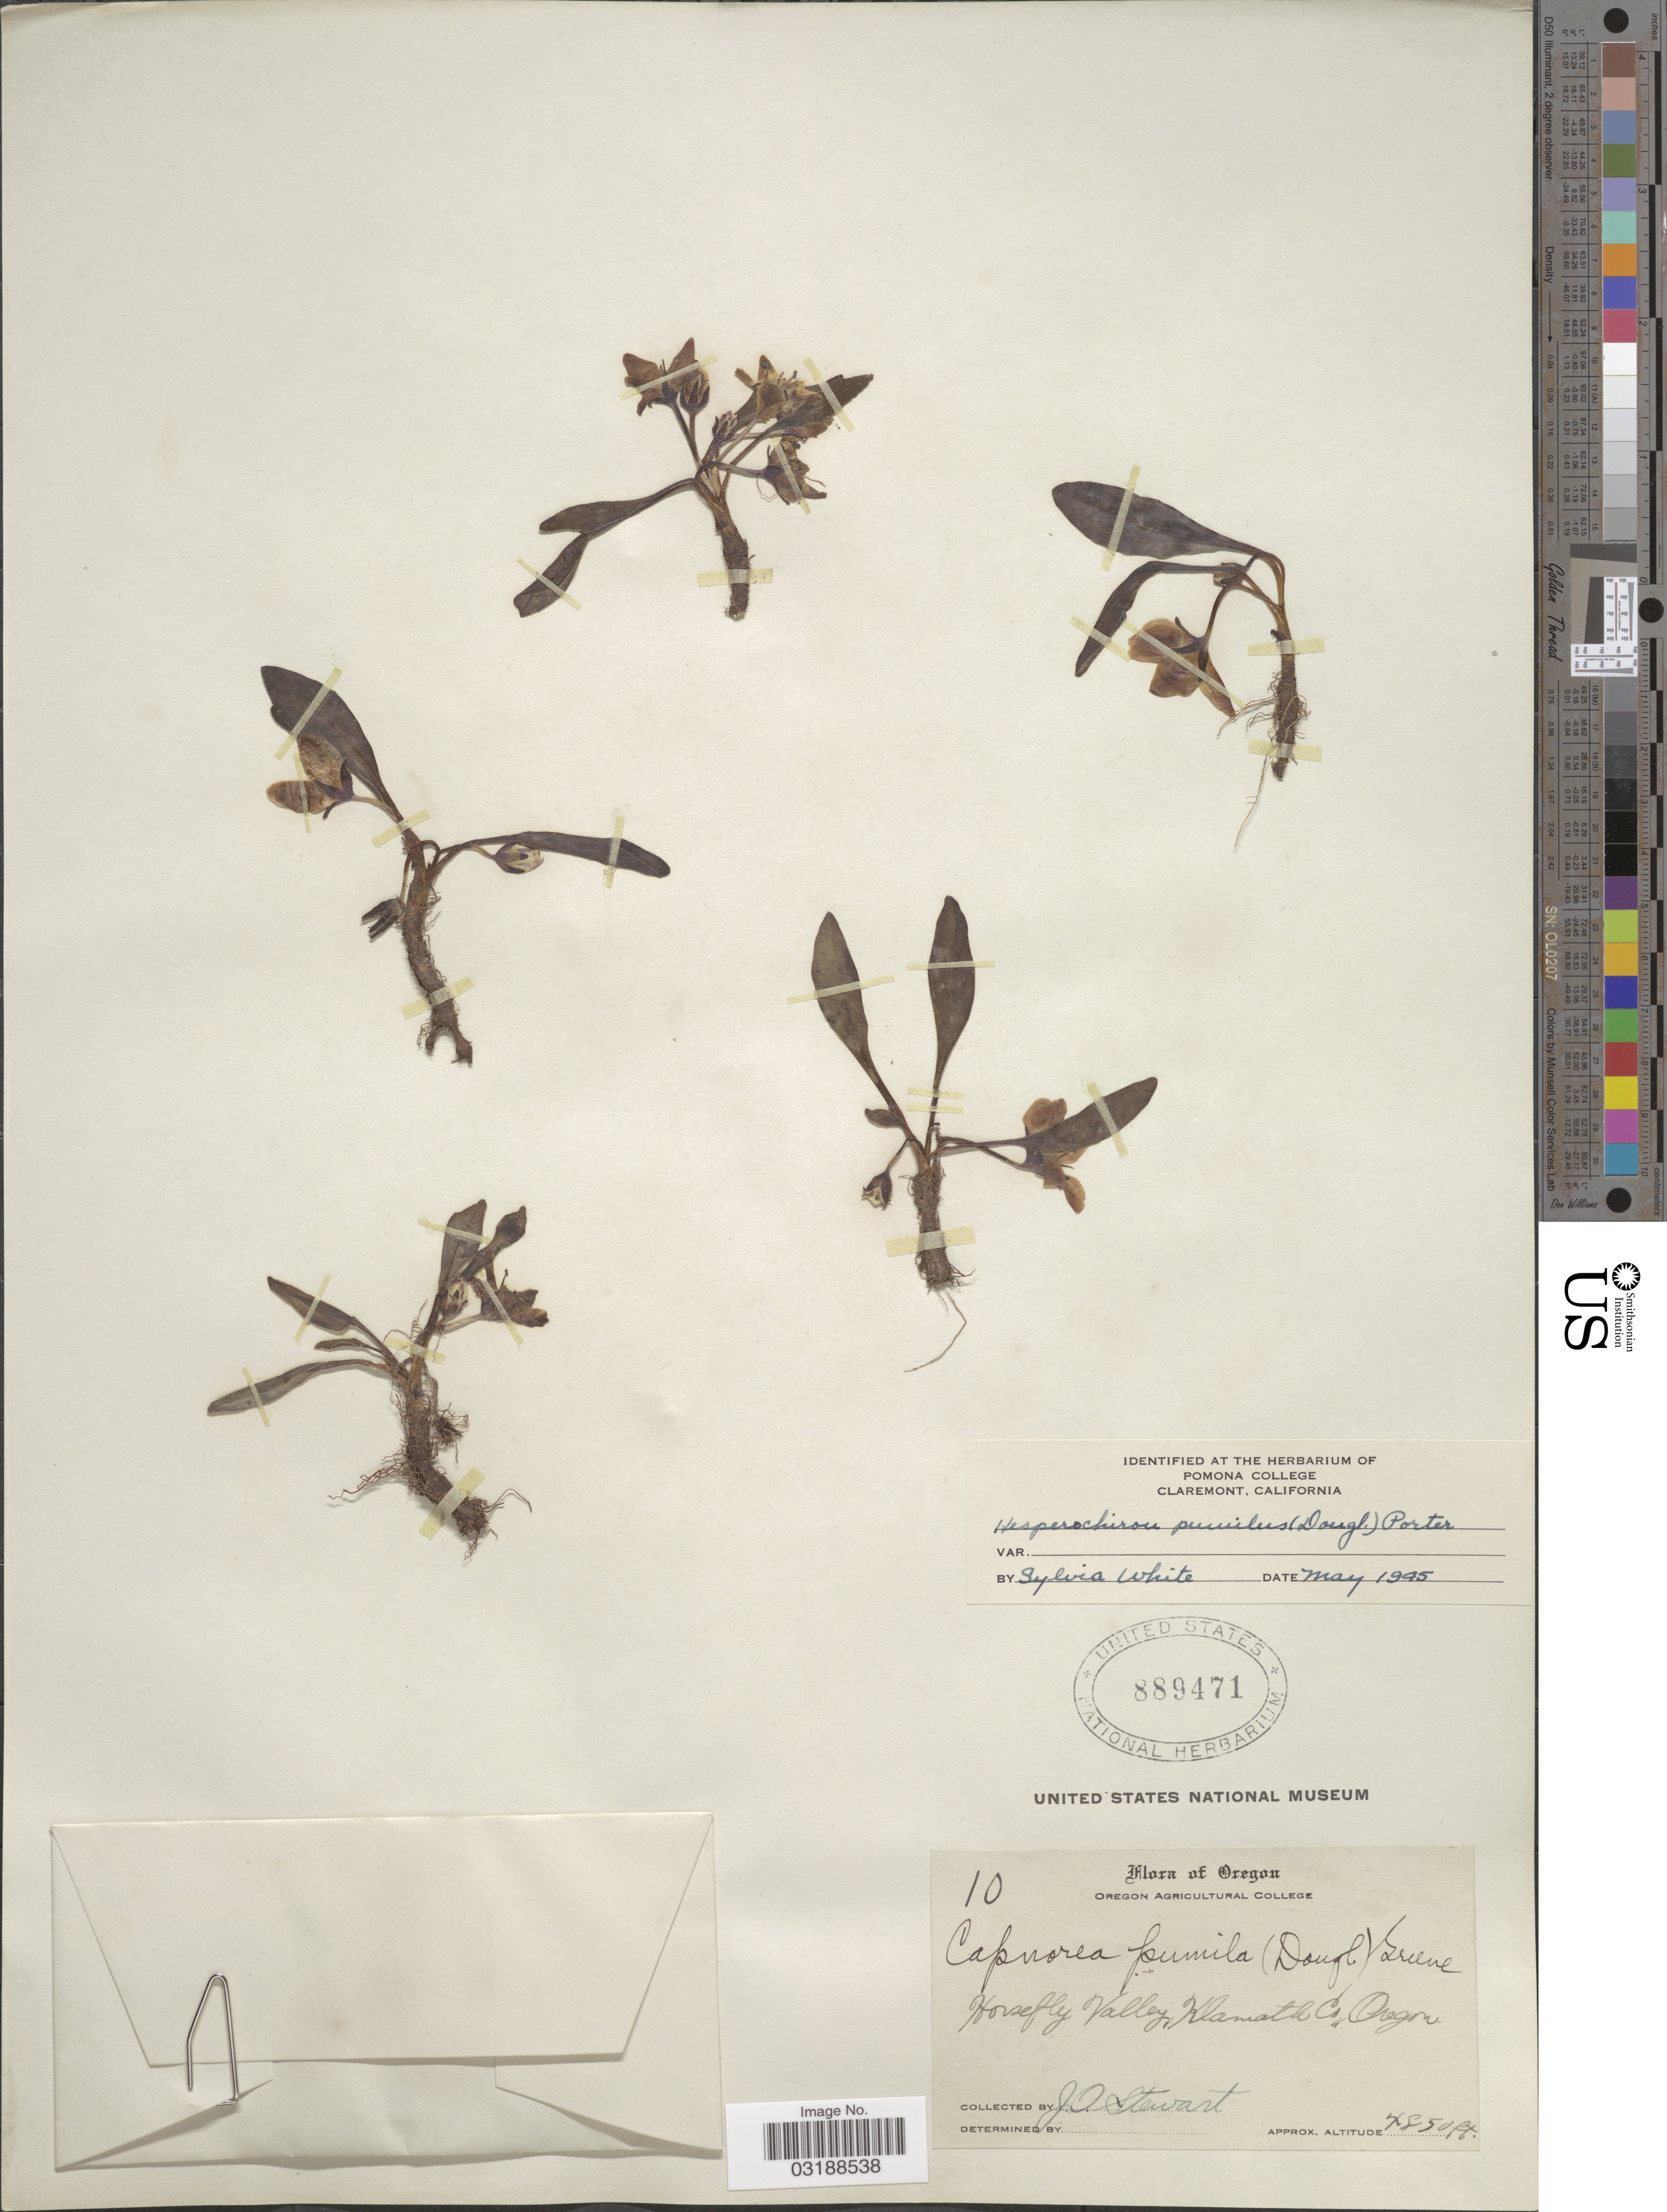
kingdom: Plantae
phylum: Tracheophyta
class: Magnoliopsida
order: Boraginales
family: Hydrophyllaceae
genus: Hesperochiron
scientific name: Hesperochiron pumilus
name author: (Griseb.) Porter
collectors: J. Stewart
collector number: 10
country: United States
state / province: Oregon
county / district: Klamath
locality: Horsefly Valley, Klamath Co.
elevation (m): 1478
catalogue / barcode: US 889471